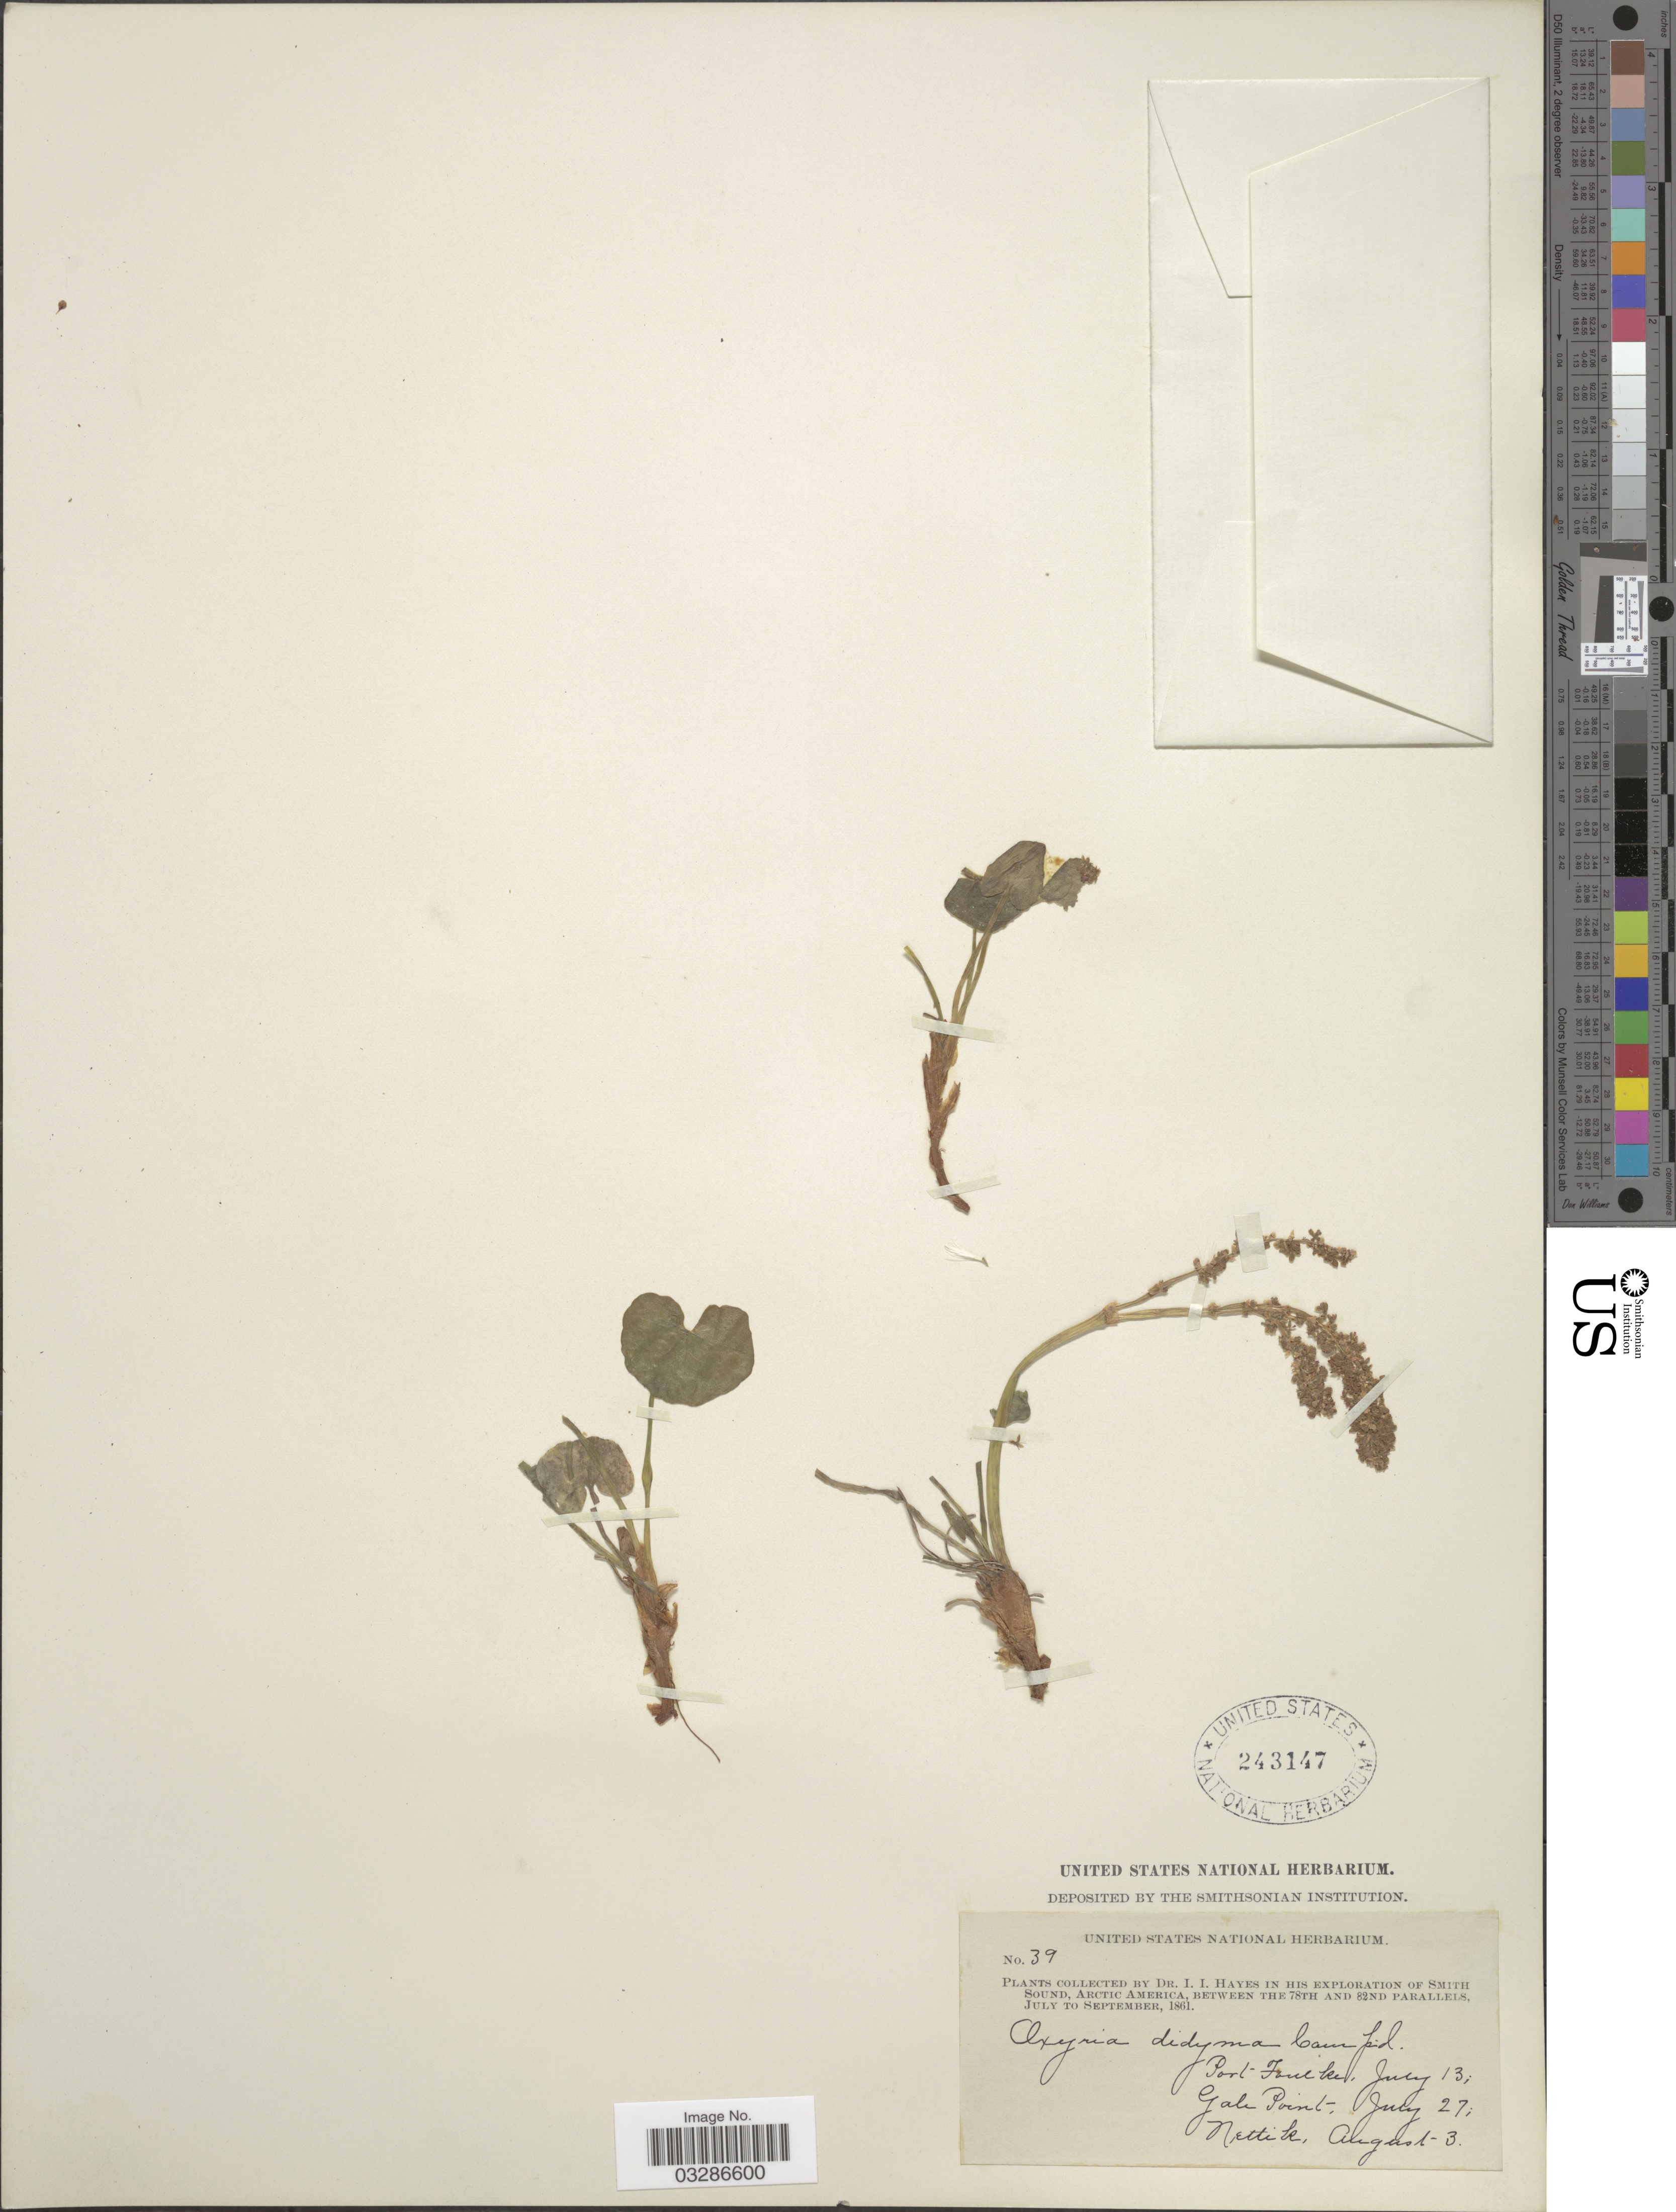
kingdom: Plantae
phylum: Tracheophyta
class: Magnoliopsida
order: Caryophyllales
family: Polygonaceae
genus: Oxyria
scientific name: Oxyria digyna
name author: (L.) Hill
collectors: I. I. Hayes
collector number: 39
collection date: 1861-07-13/1861-08-03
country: Greenland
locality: Arctic America, Port Foulke, Gale Point, Nettik.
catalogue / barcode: US 243147